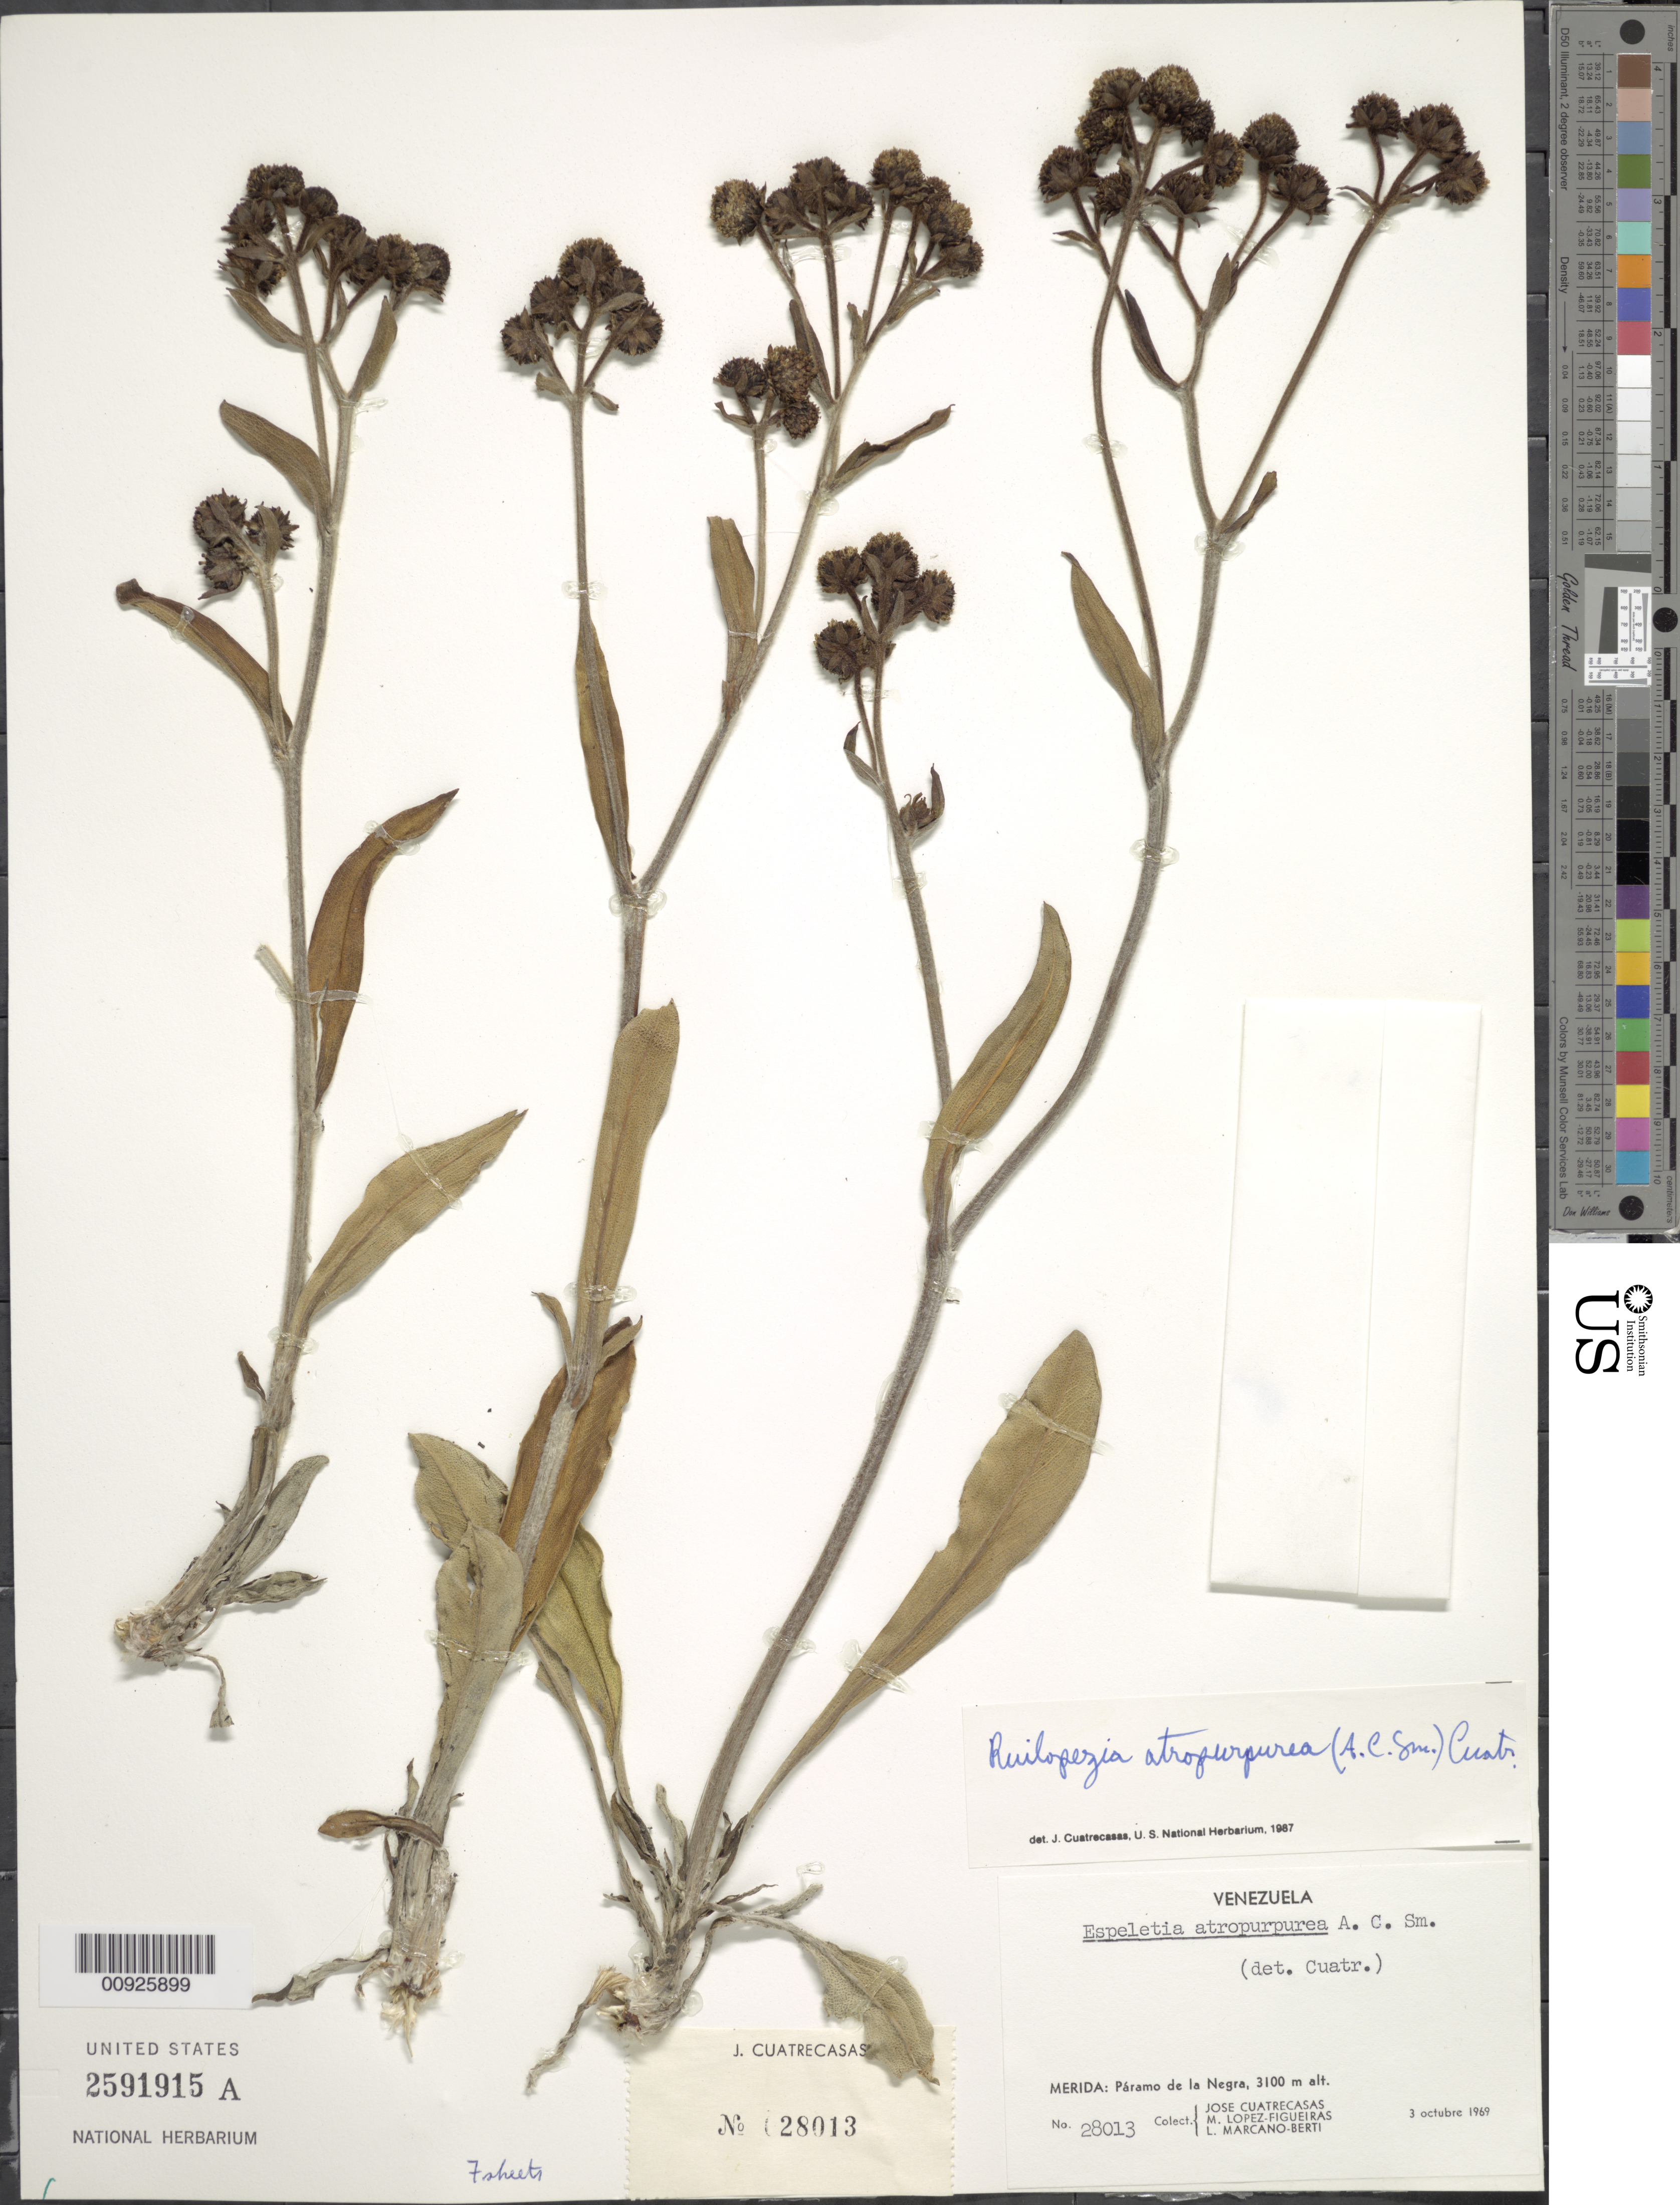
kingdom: Plantae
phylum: Tracheophyta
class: Magnoliopsida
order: Asterales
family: Asteraceae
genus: Ruilopezia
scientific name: Ruilopezia atropurpurea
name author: (A.C. Sm.) Cuatrec.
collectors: J. Cuatrecasas, M. López Figueiras & L. Marcano-Berti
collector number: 28013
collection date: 1969-10-03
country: Venezuela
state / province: Mérida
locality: P. de la Negra.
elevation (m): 3100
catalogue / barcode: US 2591915A